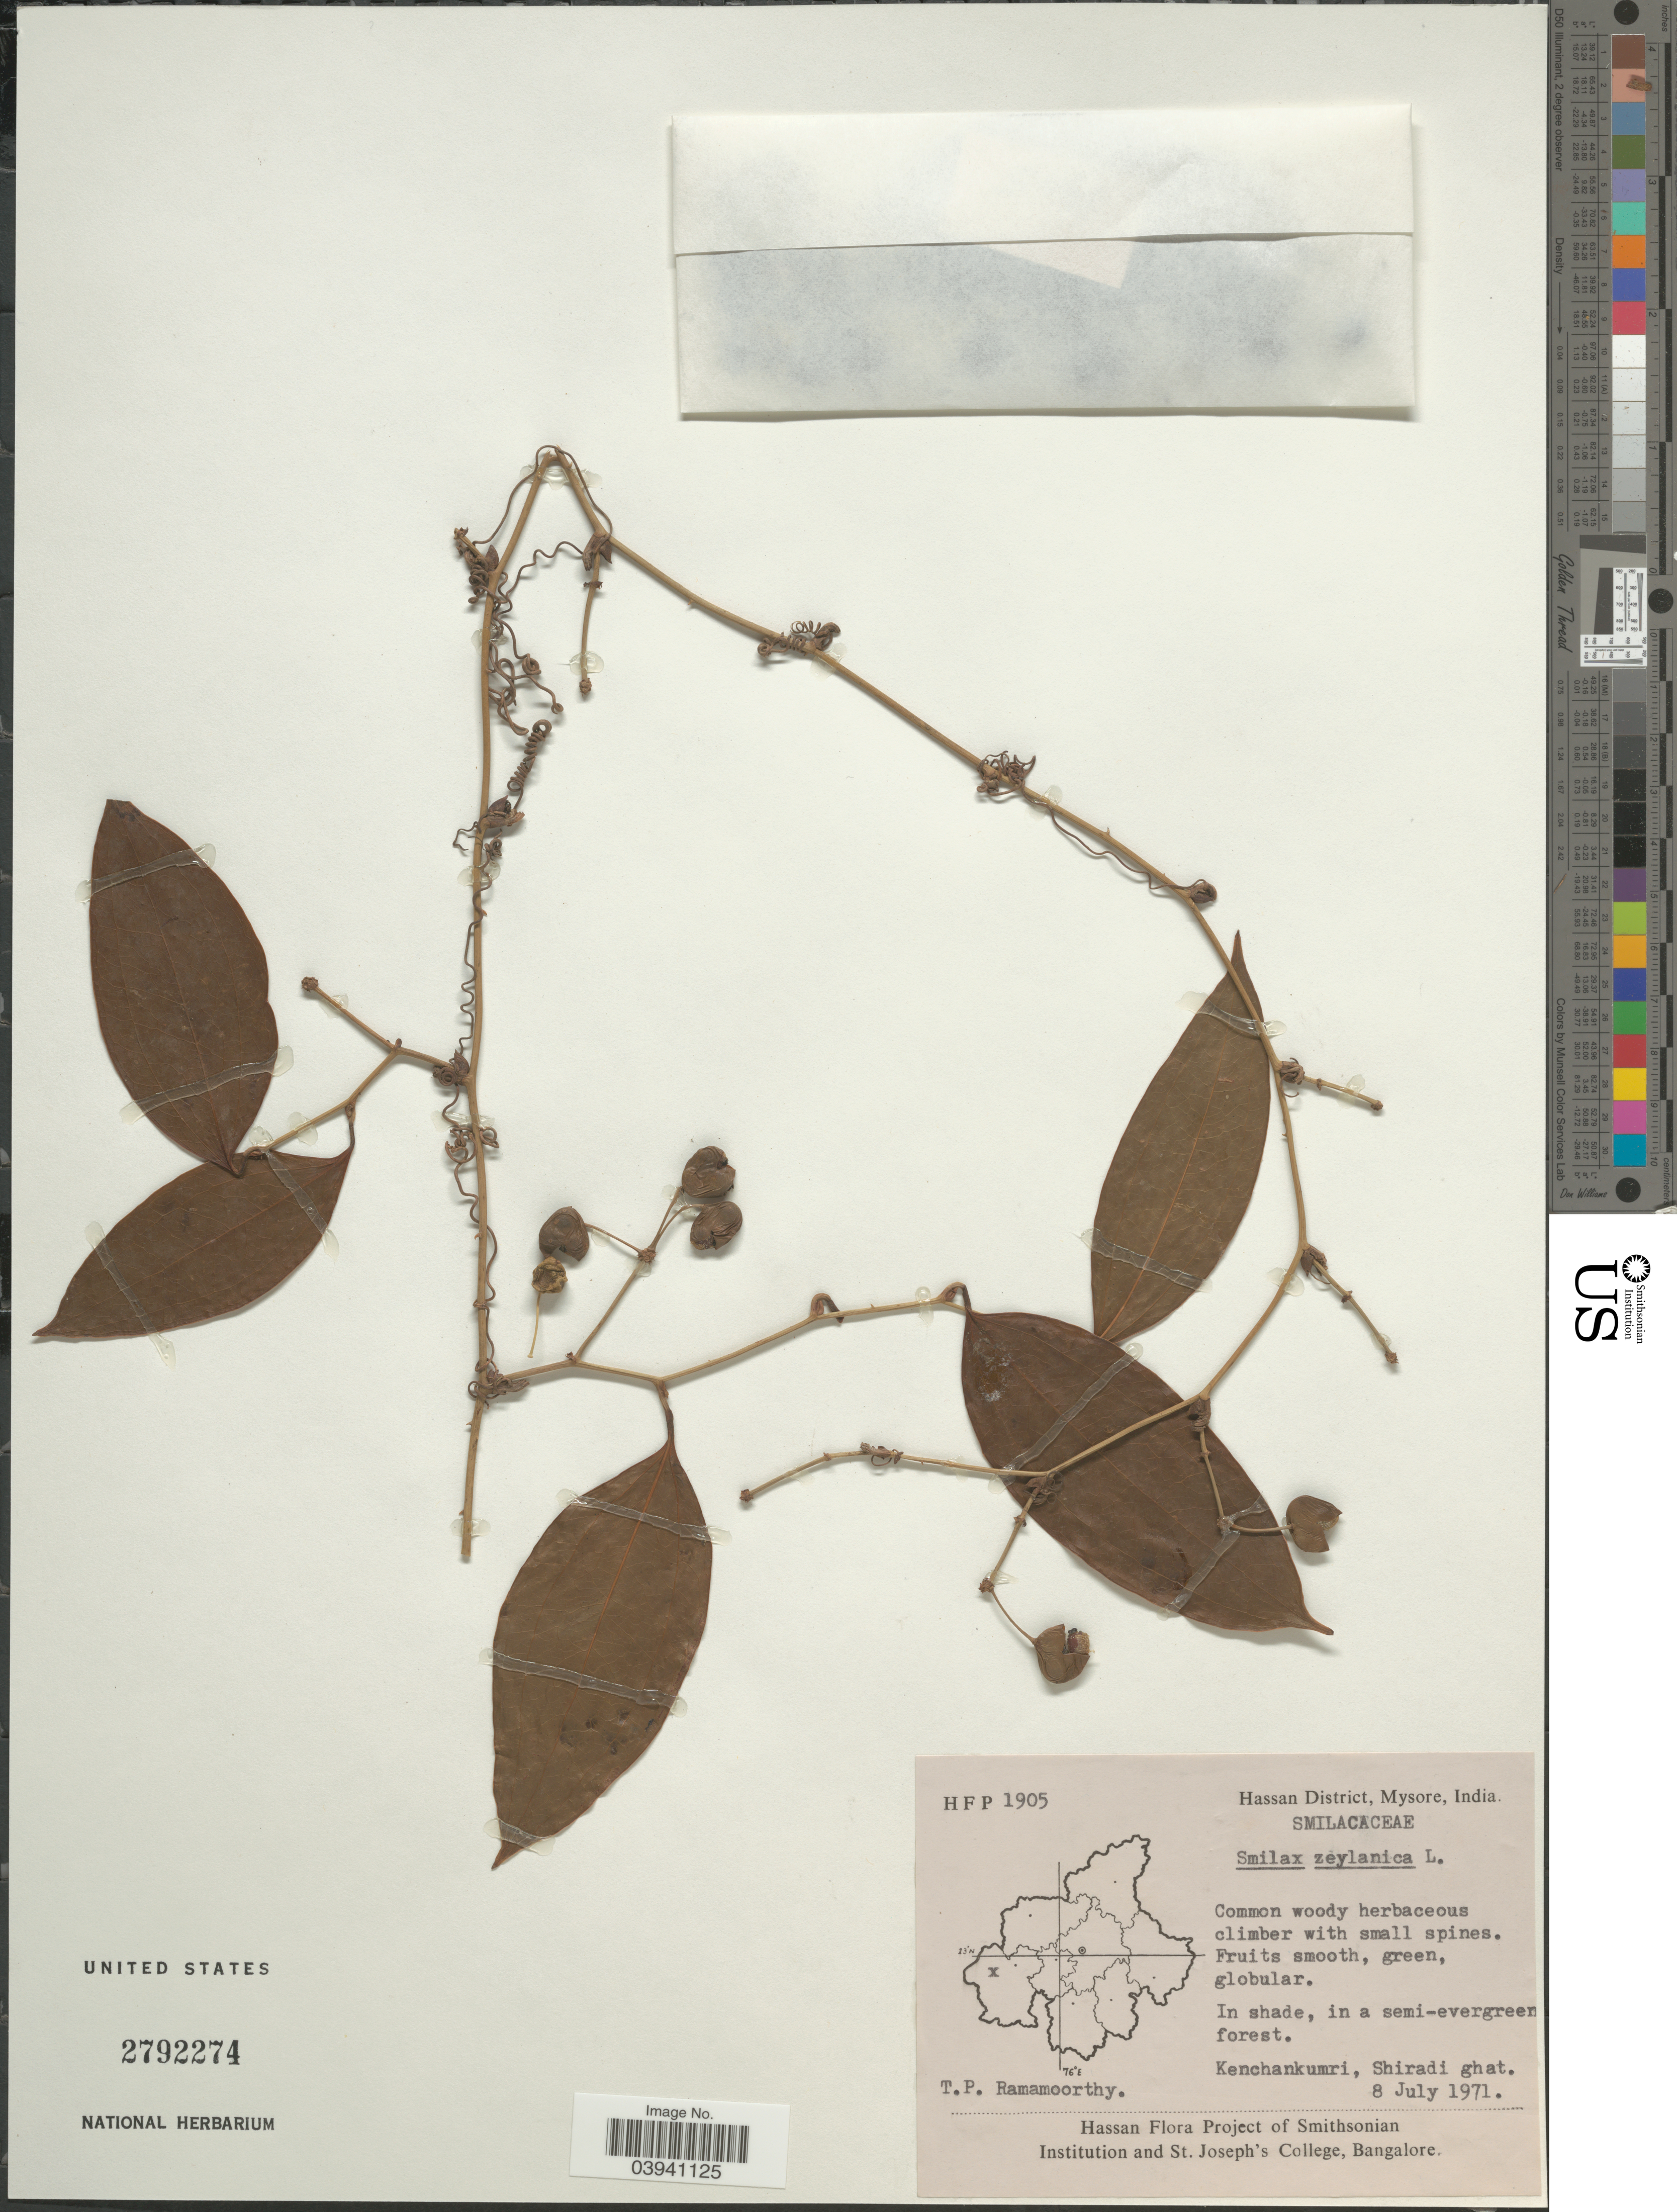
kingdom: Plantae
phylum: Tracheophyta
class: Liliopsida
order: Liliales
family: Smilacaceae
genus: Smilax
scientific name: Smilax zeylanica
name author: L.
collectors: T. P. Ramamoorthy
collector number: HFP 1905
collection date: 1971-07-08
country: India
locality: Hassan District, Mysore. Kenchankumri, Shiradi ghat.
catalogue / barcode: US 2792274